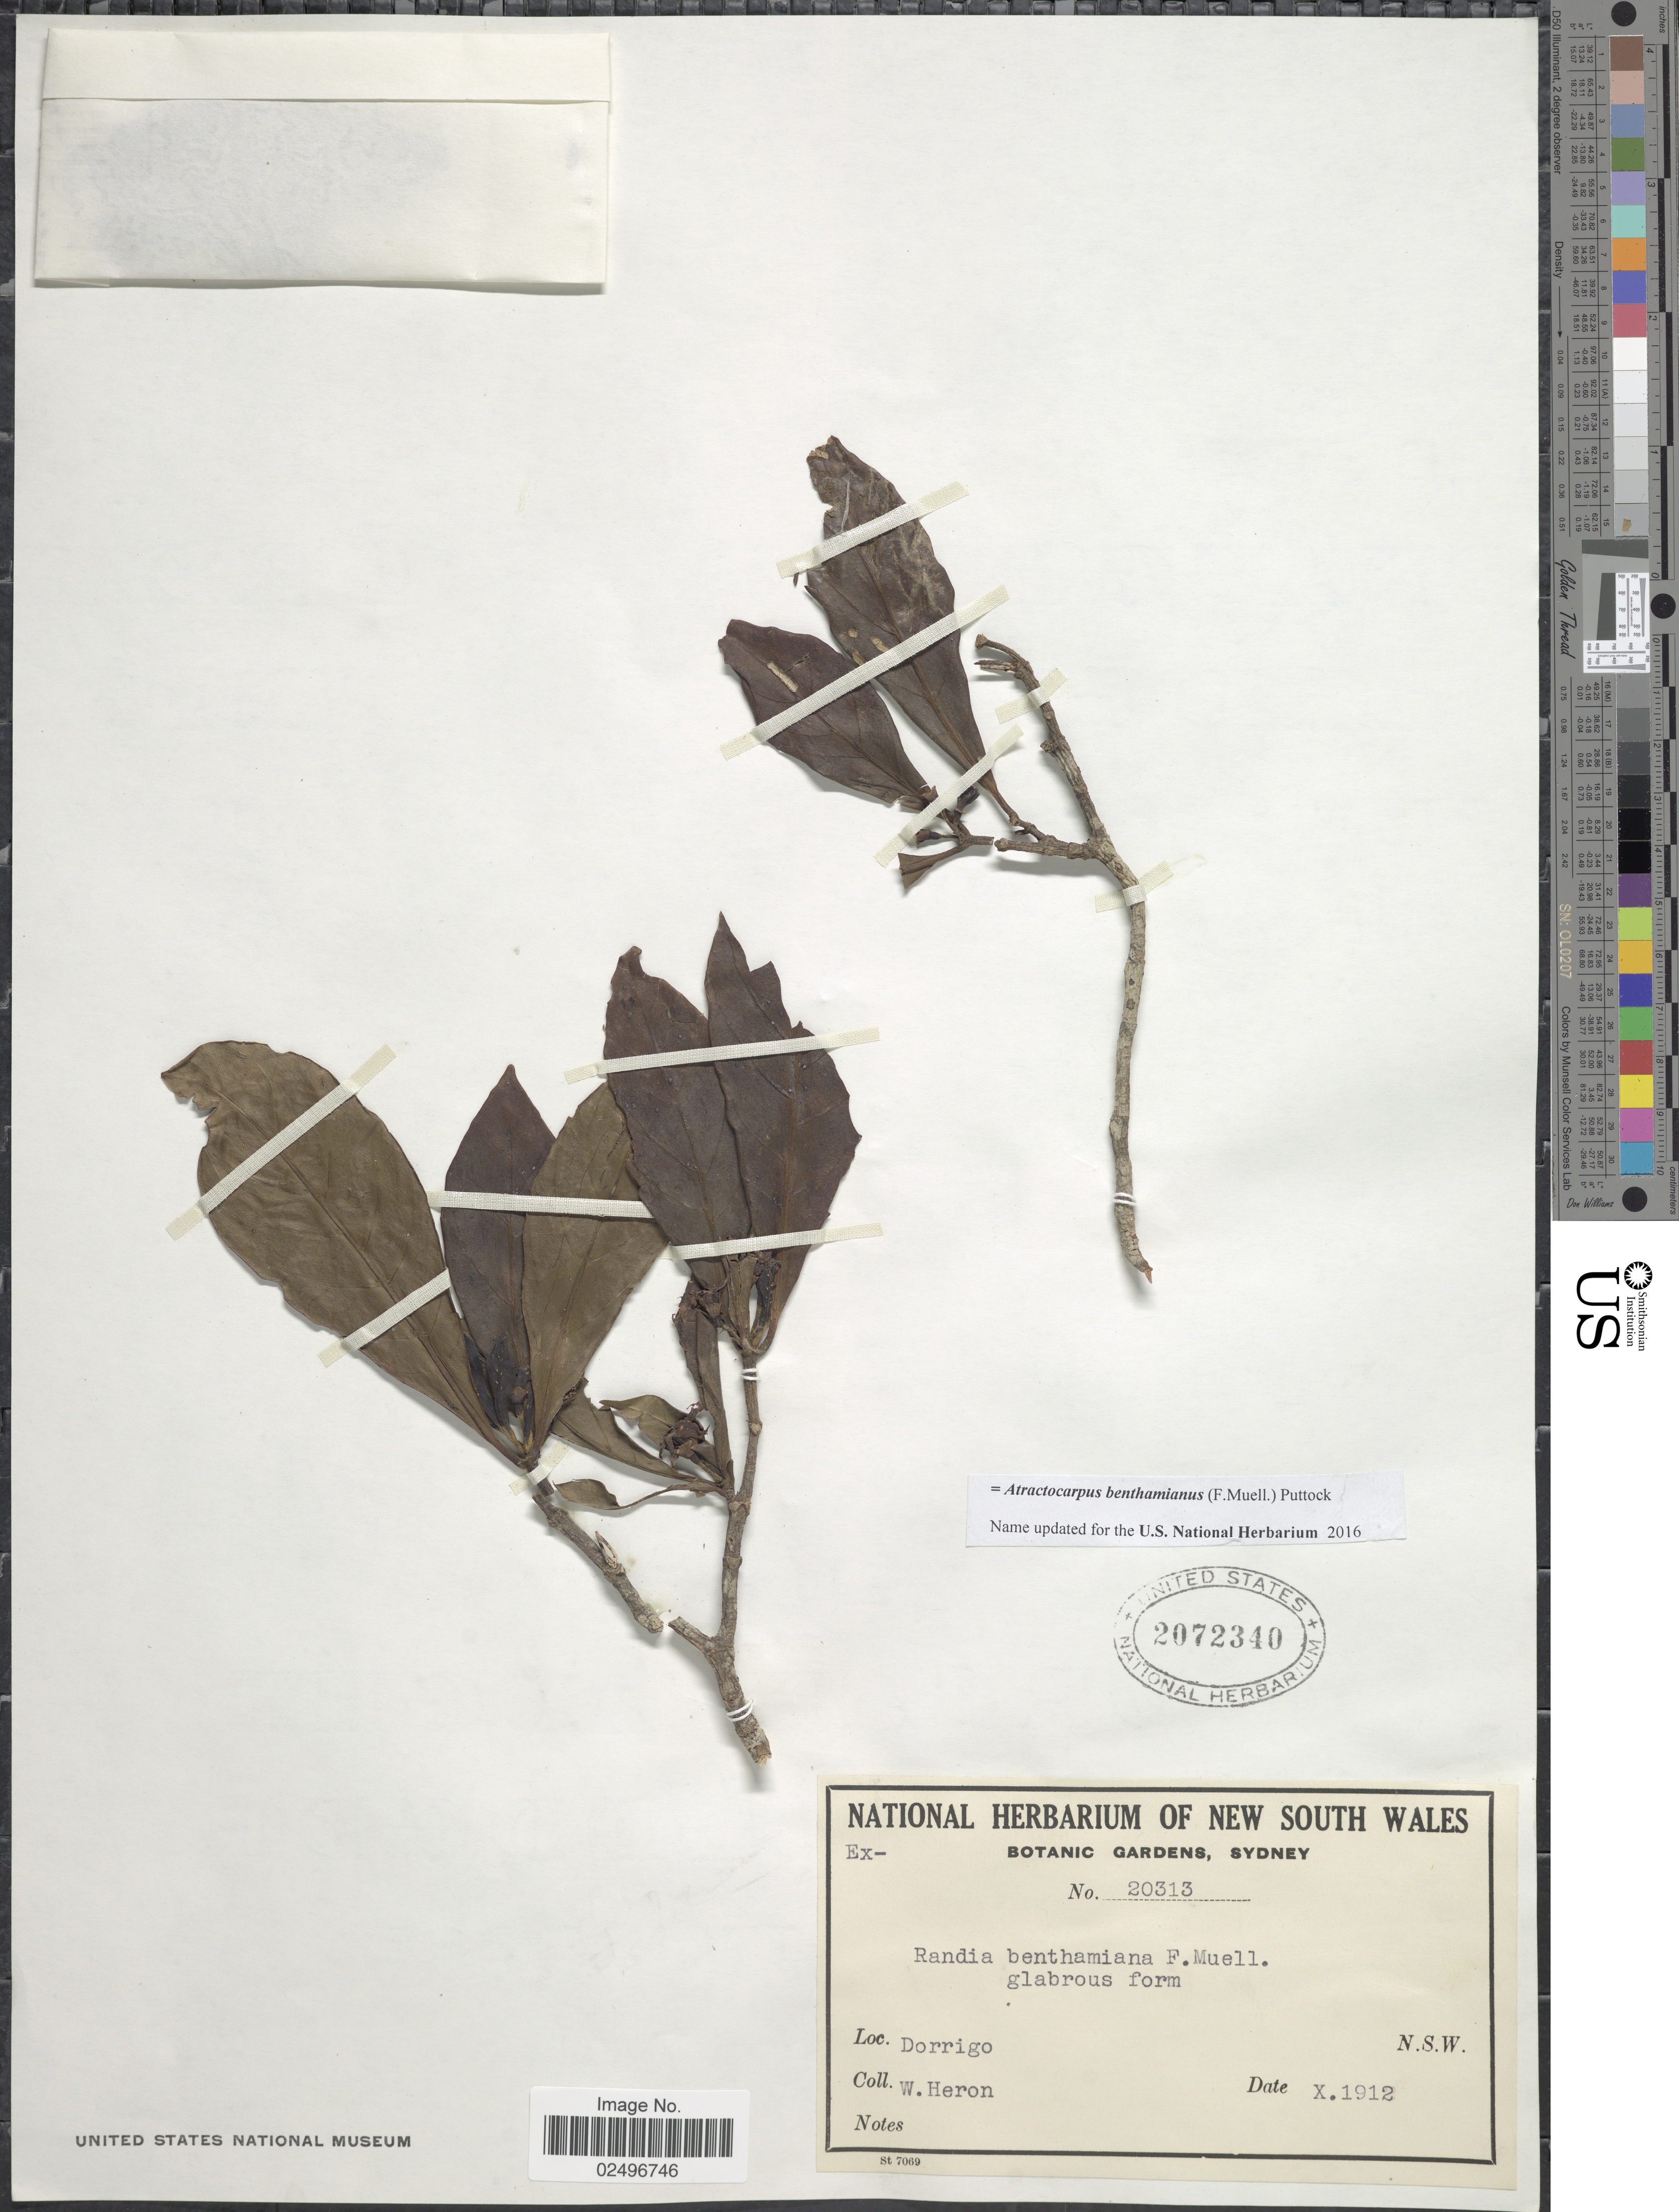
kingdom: Plantae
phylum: Tracheophyta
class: Magnoliopsida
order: Gentianales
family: Rubiaceae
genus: Atractocarpus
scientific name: Atractocarpus benthamianus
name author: (F. Muell.) Puttock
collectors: W. Heron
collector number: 20313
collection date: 1912-10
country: Australia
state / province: New South Wales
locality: Dorrigo, N.S.W.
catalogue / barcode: US 2072340